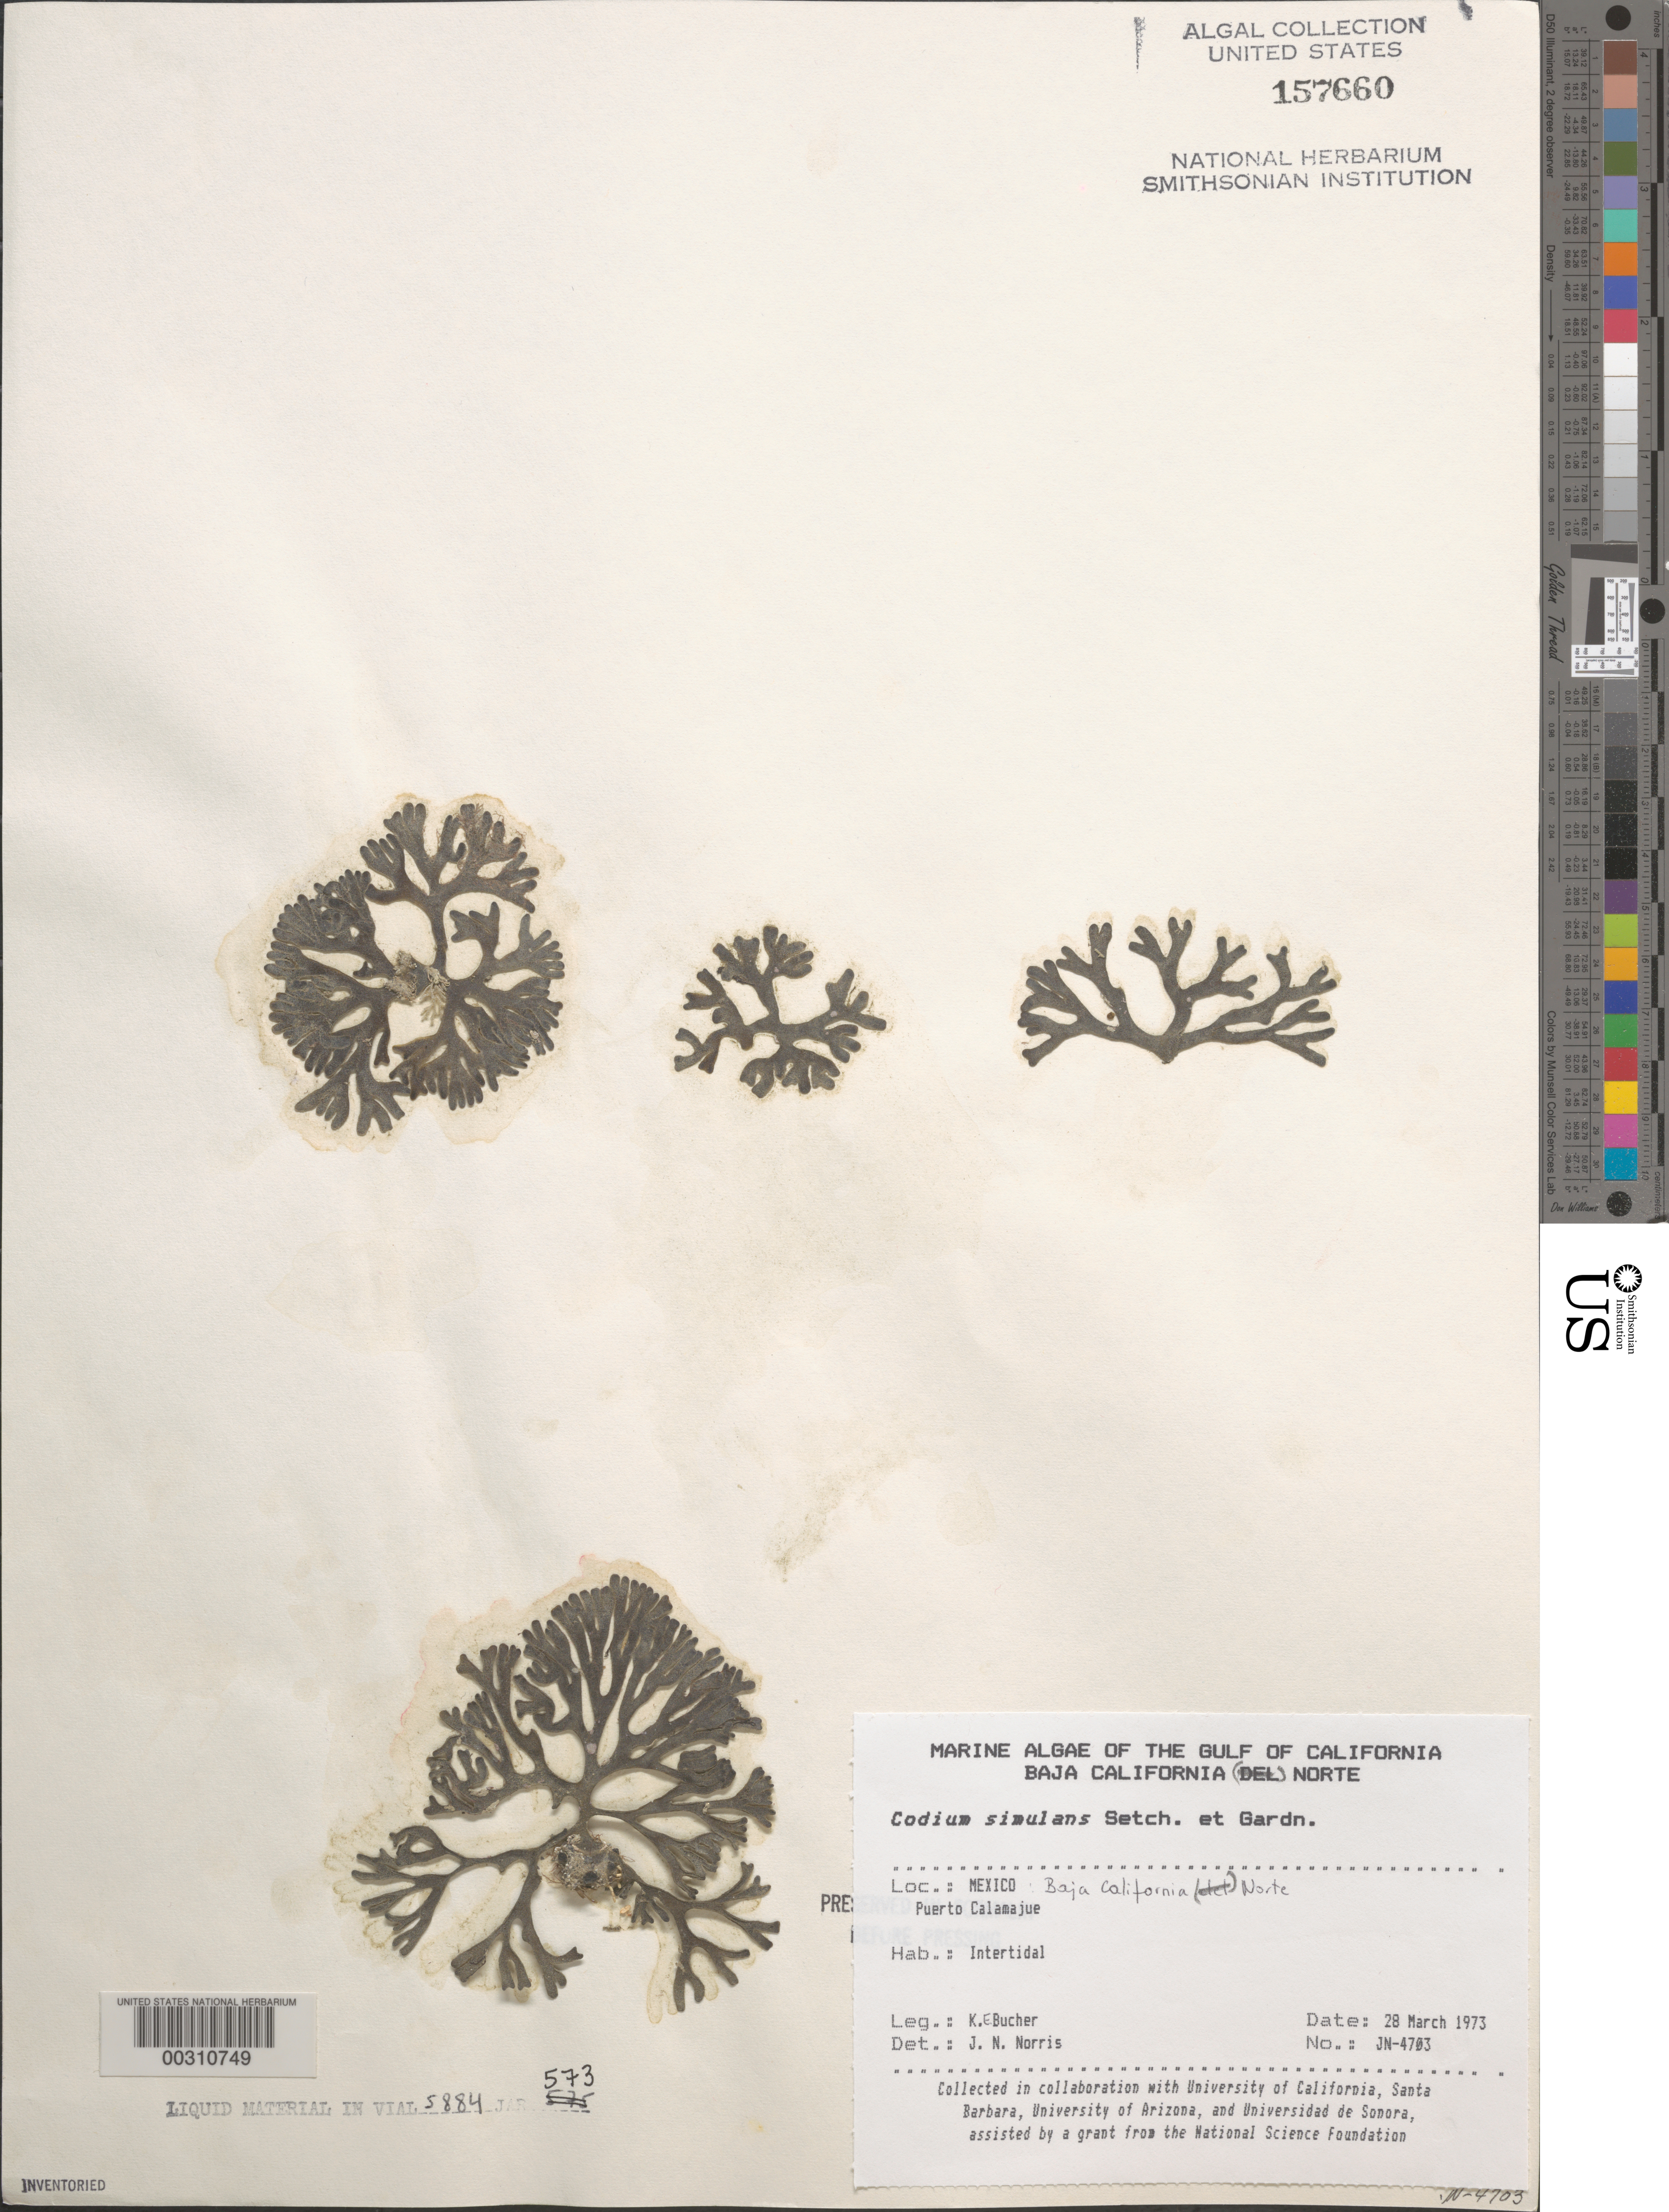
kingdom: Plantae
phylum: Chlorophyta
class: Ulvophyceae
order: Bryopsidales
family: Codiaceae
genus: Codium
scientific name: Codium simulans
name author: Setch. & N.L. Gardner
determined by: Norris, James N.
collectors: K. E. Bucher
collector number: JN-4703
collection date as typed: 28 Mar 1973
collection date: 1973-03-28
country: Mexico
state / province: Baja California Norte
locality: Puerto Calamajue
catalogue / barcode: US 157660